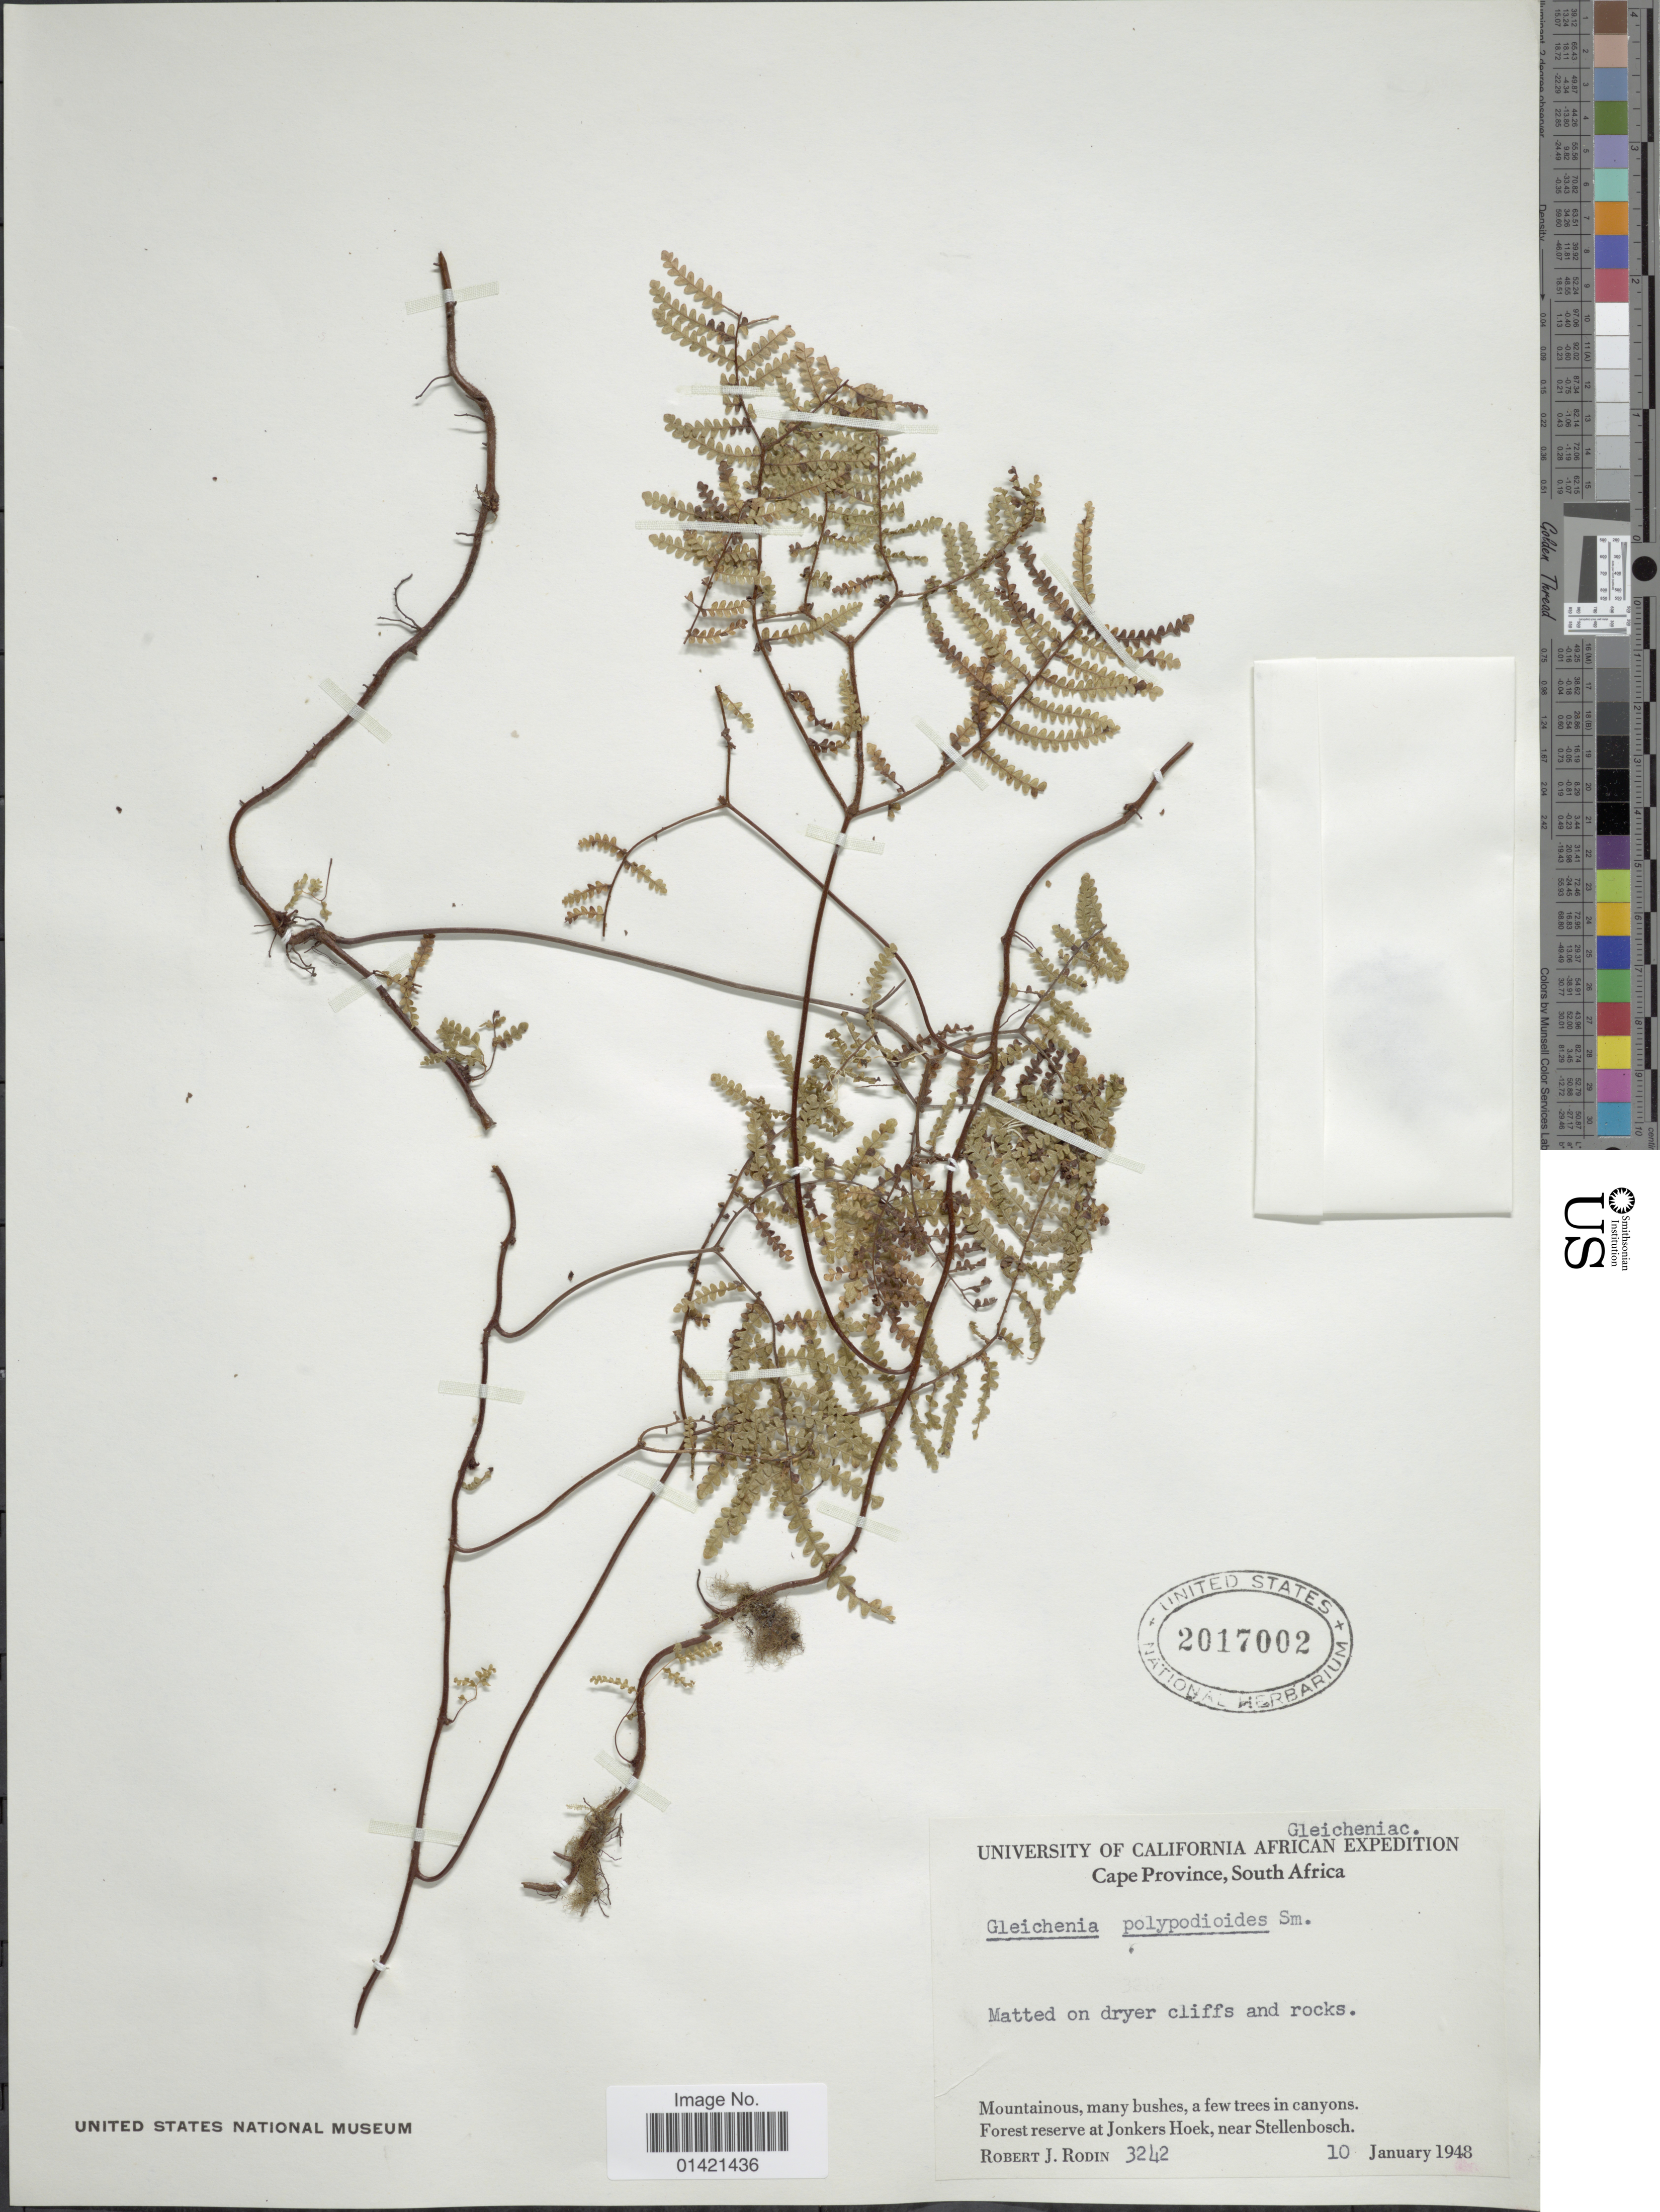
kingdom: Plantae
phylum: Tracheophyta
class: Polypodiopsida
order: Gleicheniales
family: Gleicheniaceae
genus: Gleichenia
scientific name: Gleichenia polypodioides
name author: (L.) Sm.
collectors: R. J. Rodin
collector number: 3242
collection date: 1948-01-10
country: South Africa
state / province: Western Cape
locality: Forest reserve at Jonkers Hoek, near Stellenbosch.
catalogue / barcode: US 2017002